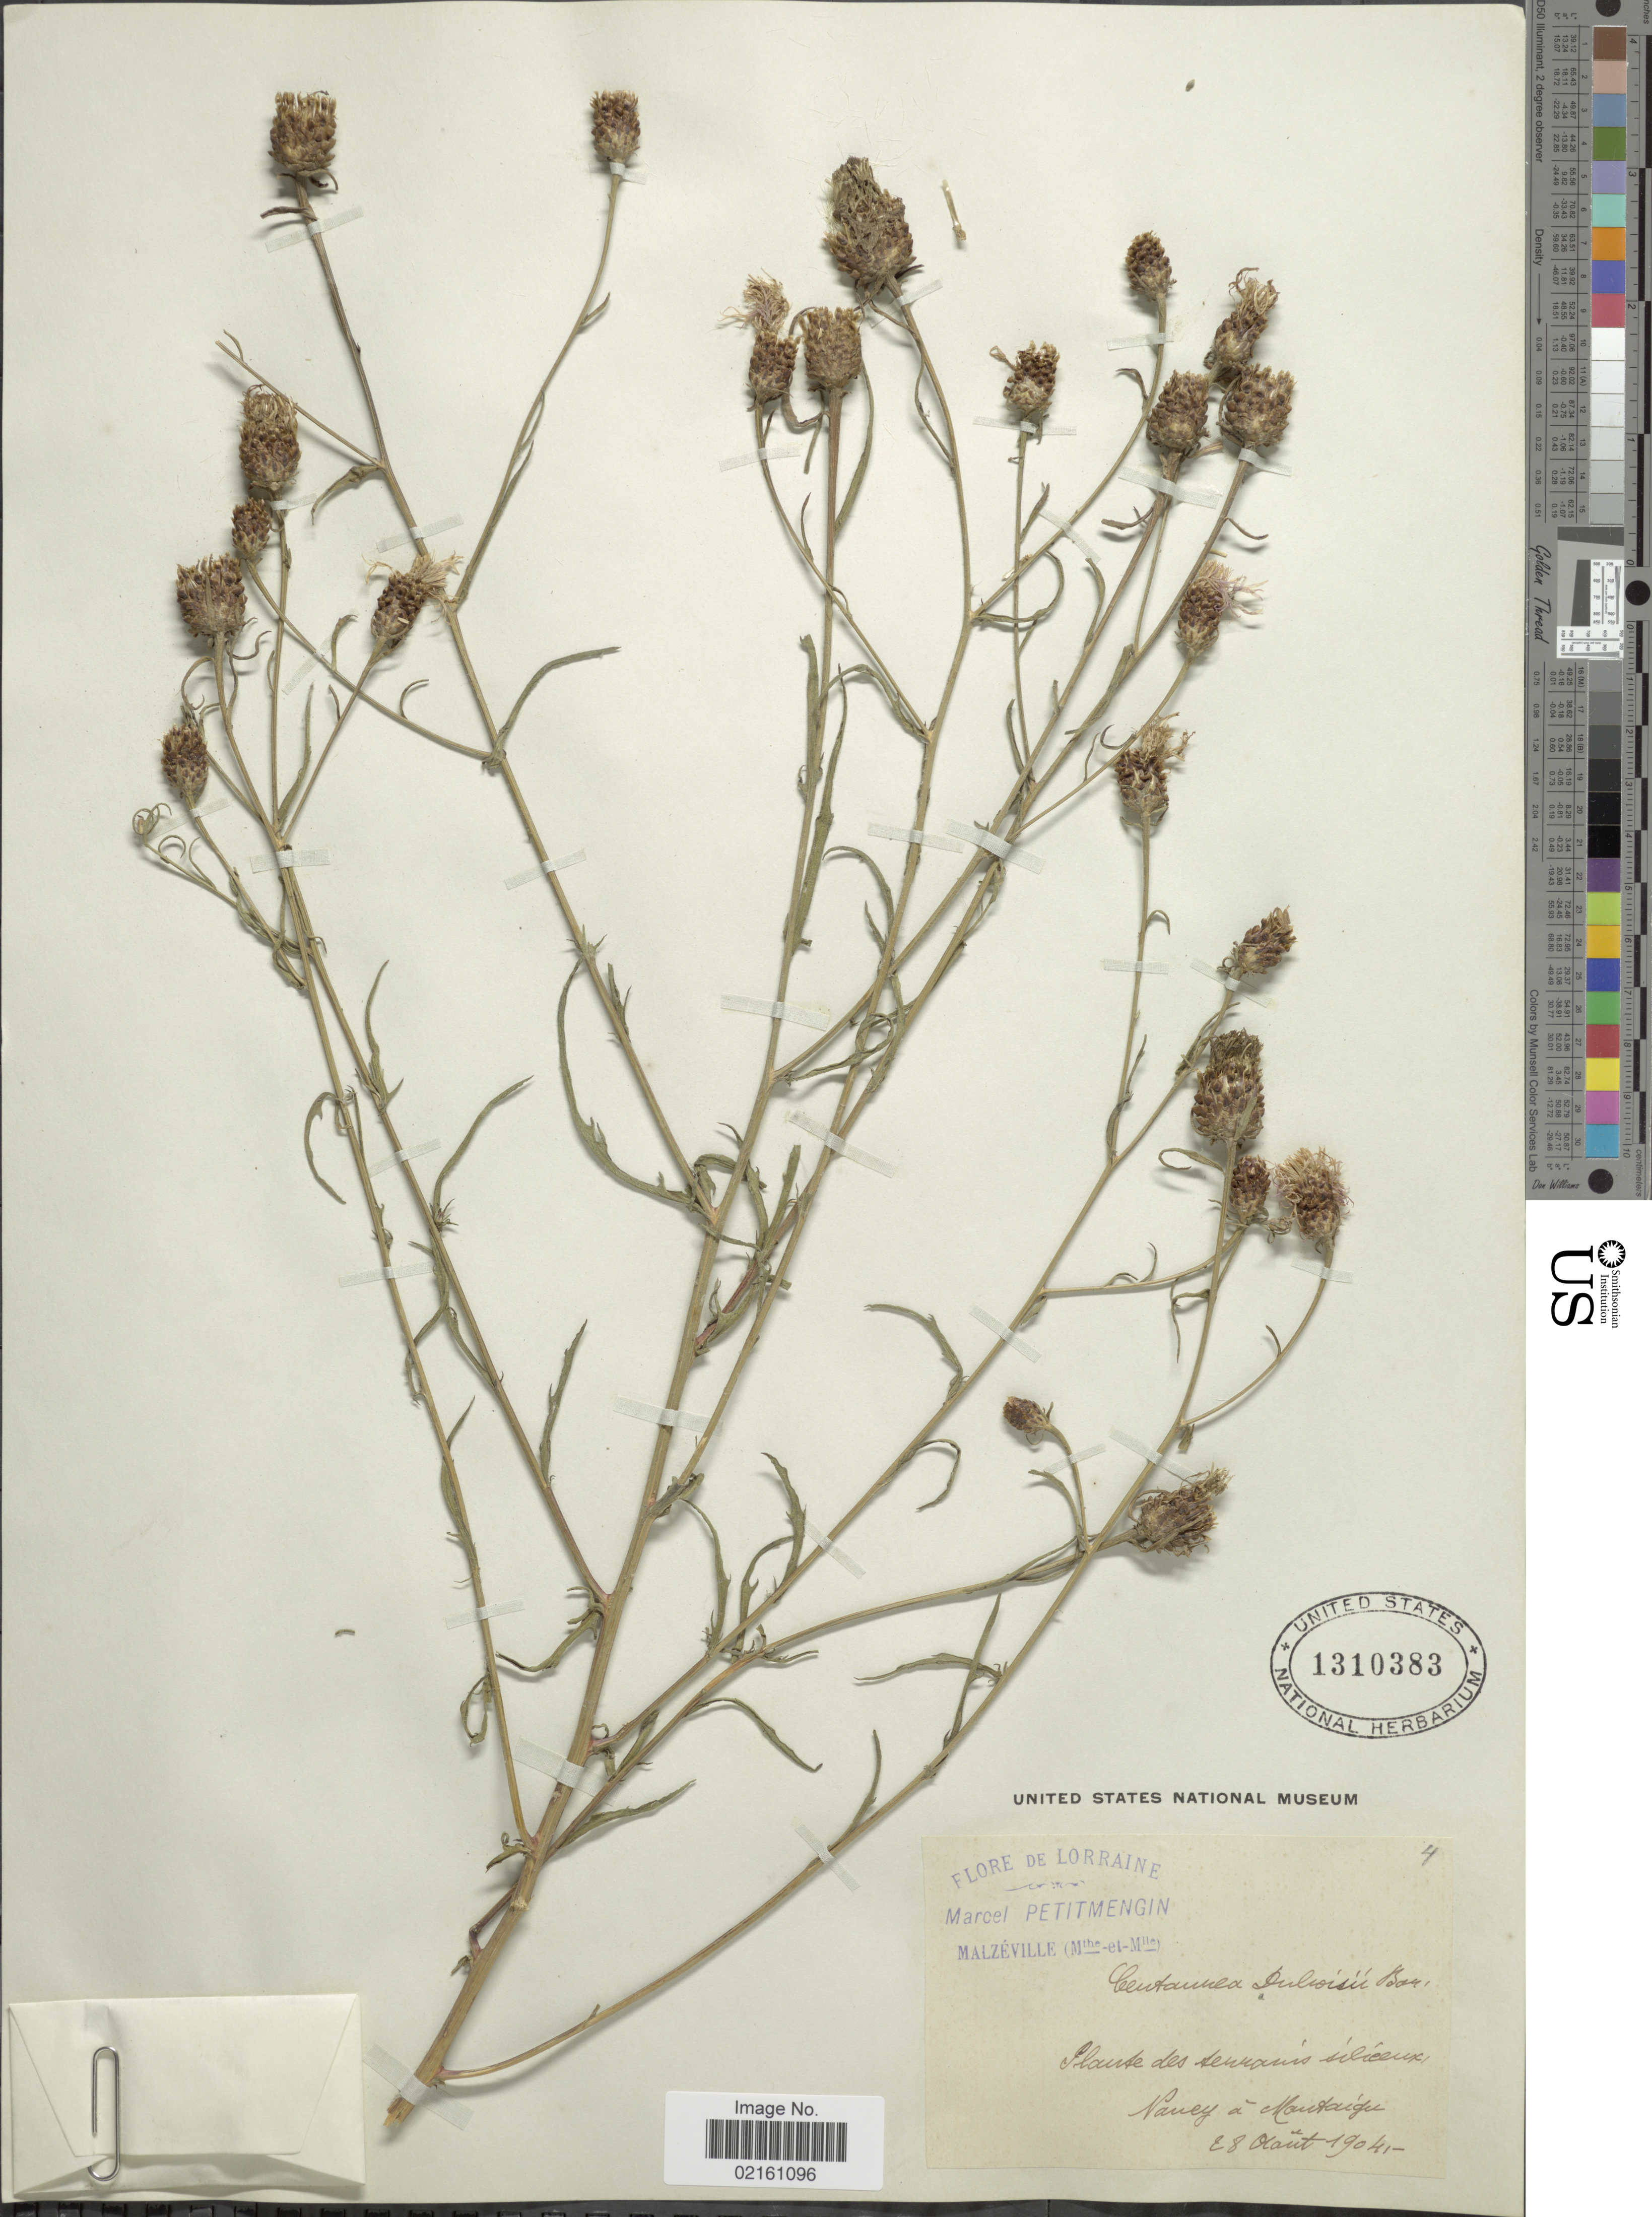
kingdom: Plantae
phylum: Tracheophyta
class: Magnoliopsida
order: Asterales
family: Asteraceae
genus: Centaurea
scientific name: Centaurea jacea subsp. angustifolia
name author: (DC.) Gremli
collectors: M. G. C. Petitmengin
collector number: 4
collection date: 1904-08-28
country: France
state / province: Grand Est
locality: Nauey a Mantaigu [interpreted]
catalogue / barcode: US 1310383